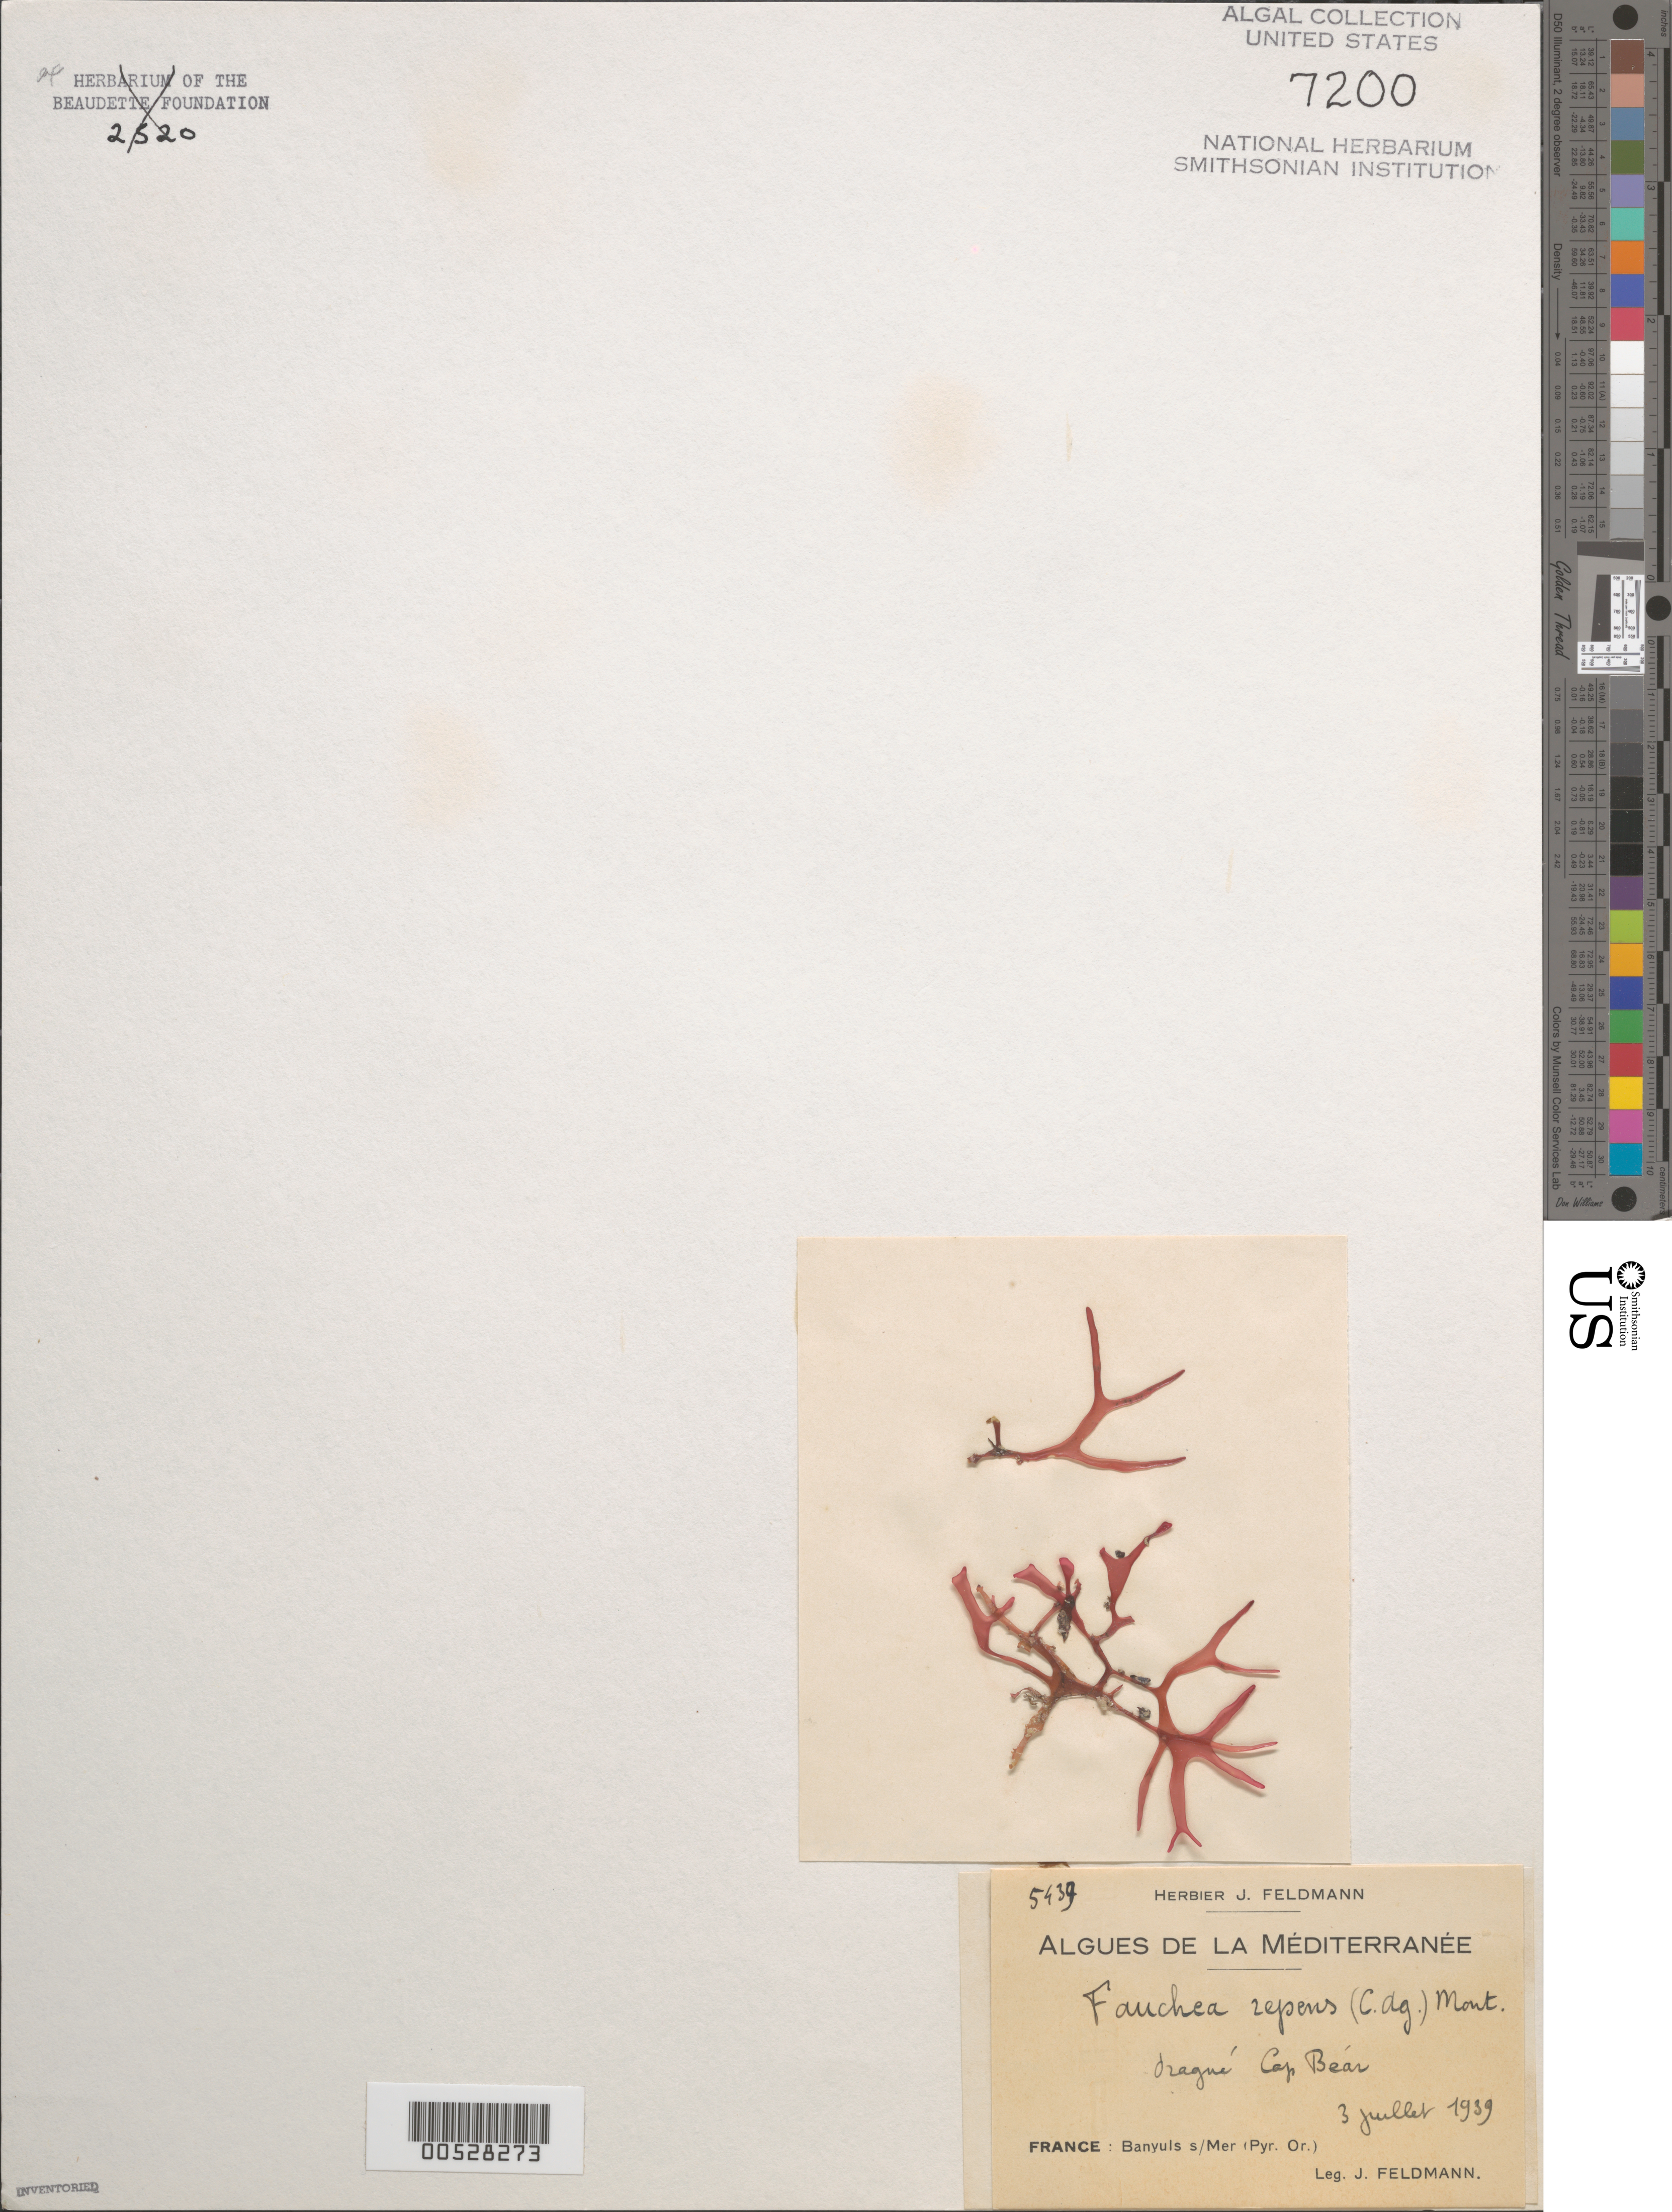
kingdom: Plantae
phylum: Rhodophyta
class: Florideophyceae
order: Rhodymeniales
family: Faucheaceae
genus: Gloiocladia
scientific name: Gloiocladia repens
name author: (C. Agardh) N. Sánchez & Rodríguez-Prieto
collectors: J. Feldmann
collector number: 5439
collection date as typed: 03 Jul 1939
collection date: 1939-07-03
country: France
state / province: Occitanie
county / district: Pyrénées-Orientales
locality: Cap Bear, Banyuls-sur-Mer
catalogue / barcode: US 7200